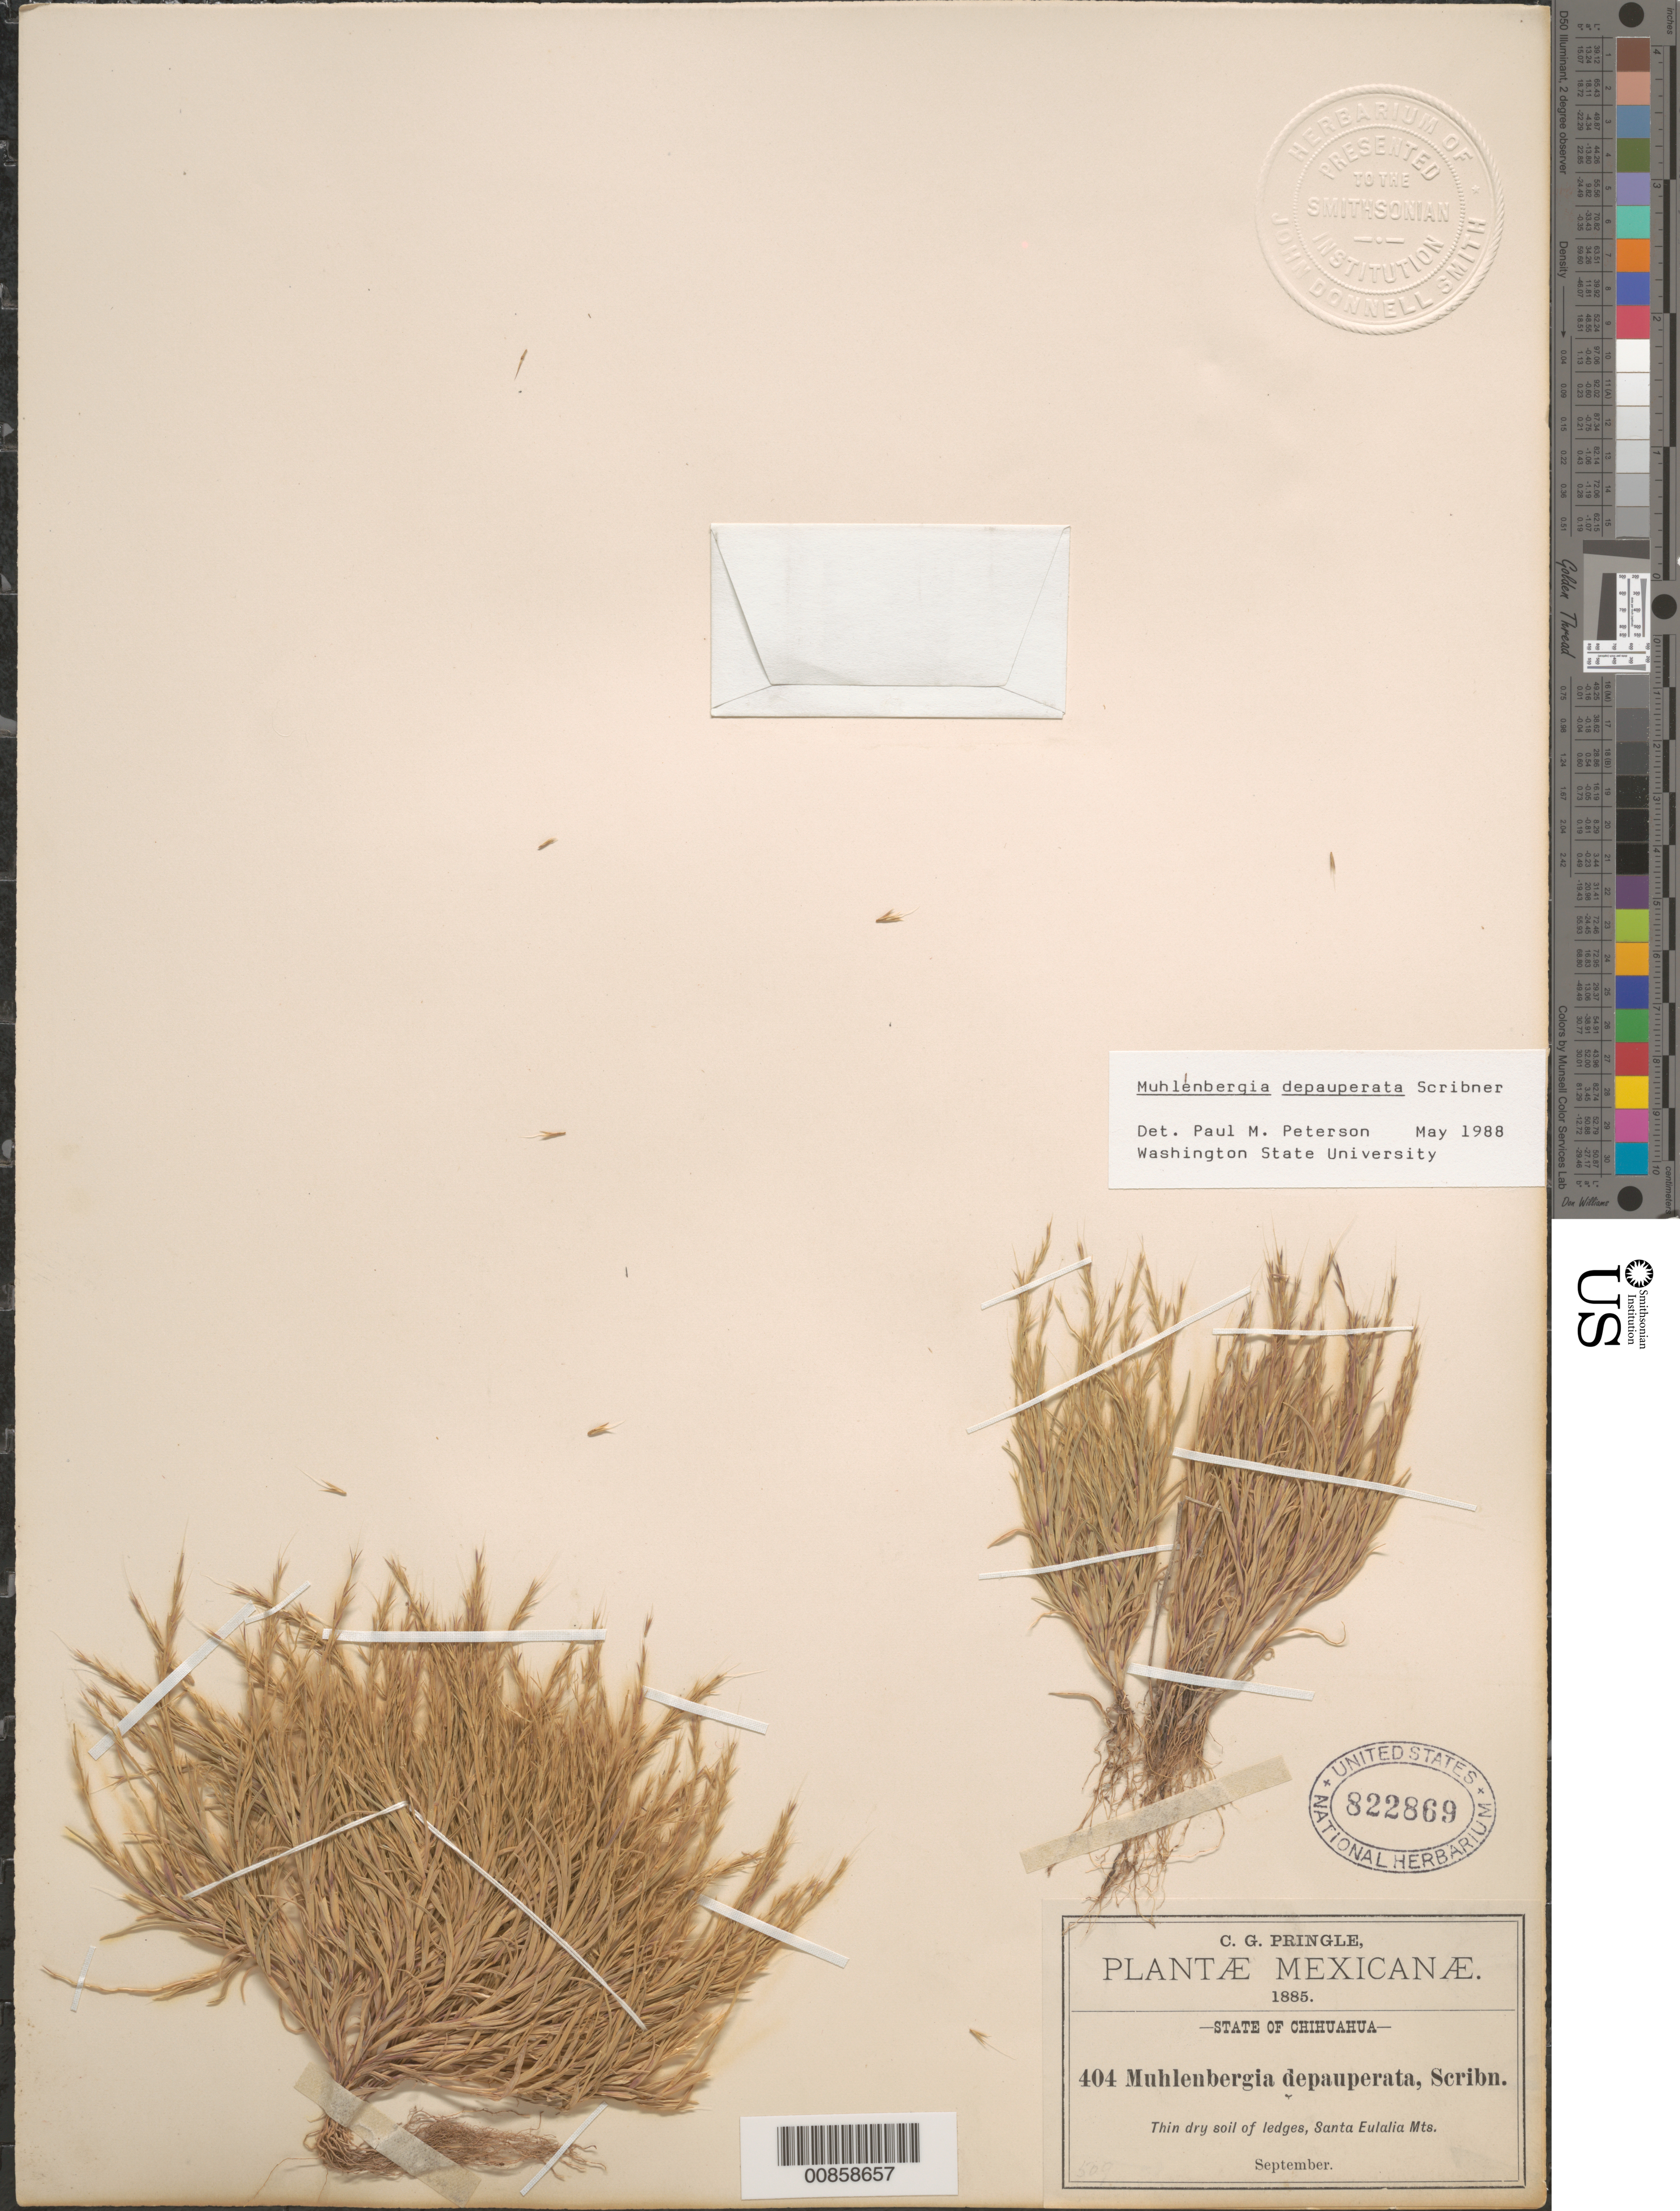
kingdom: Plantae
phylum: Tracheophyta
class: Liliopsida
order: Poales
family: Poaceae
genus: Muhlenbergia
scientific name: Muhlenbergia depauperata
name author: Scribn.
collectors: C. G. Pringle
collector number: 404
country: Mexico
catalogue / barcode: US 822869